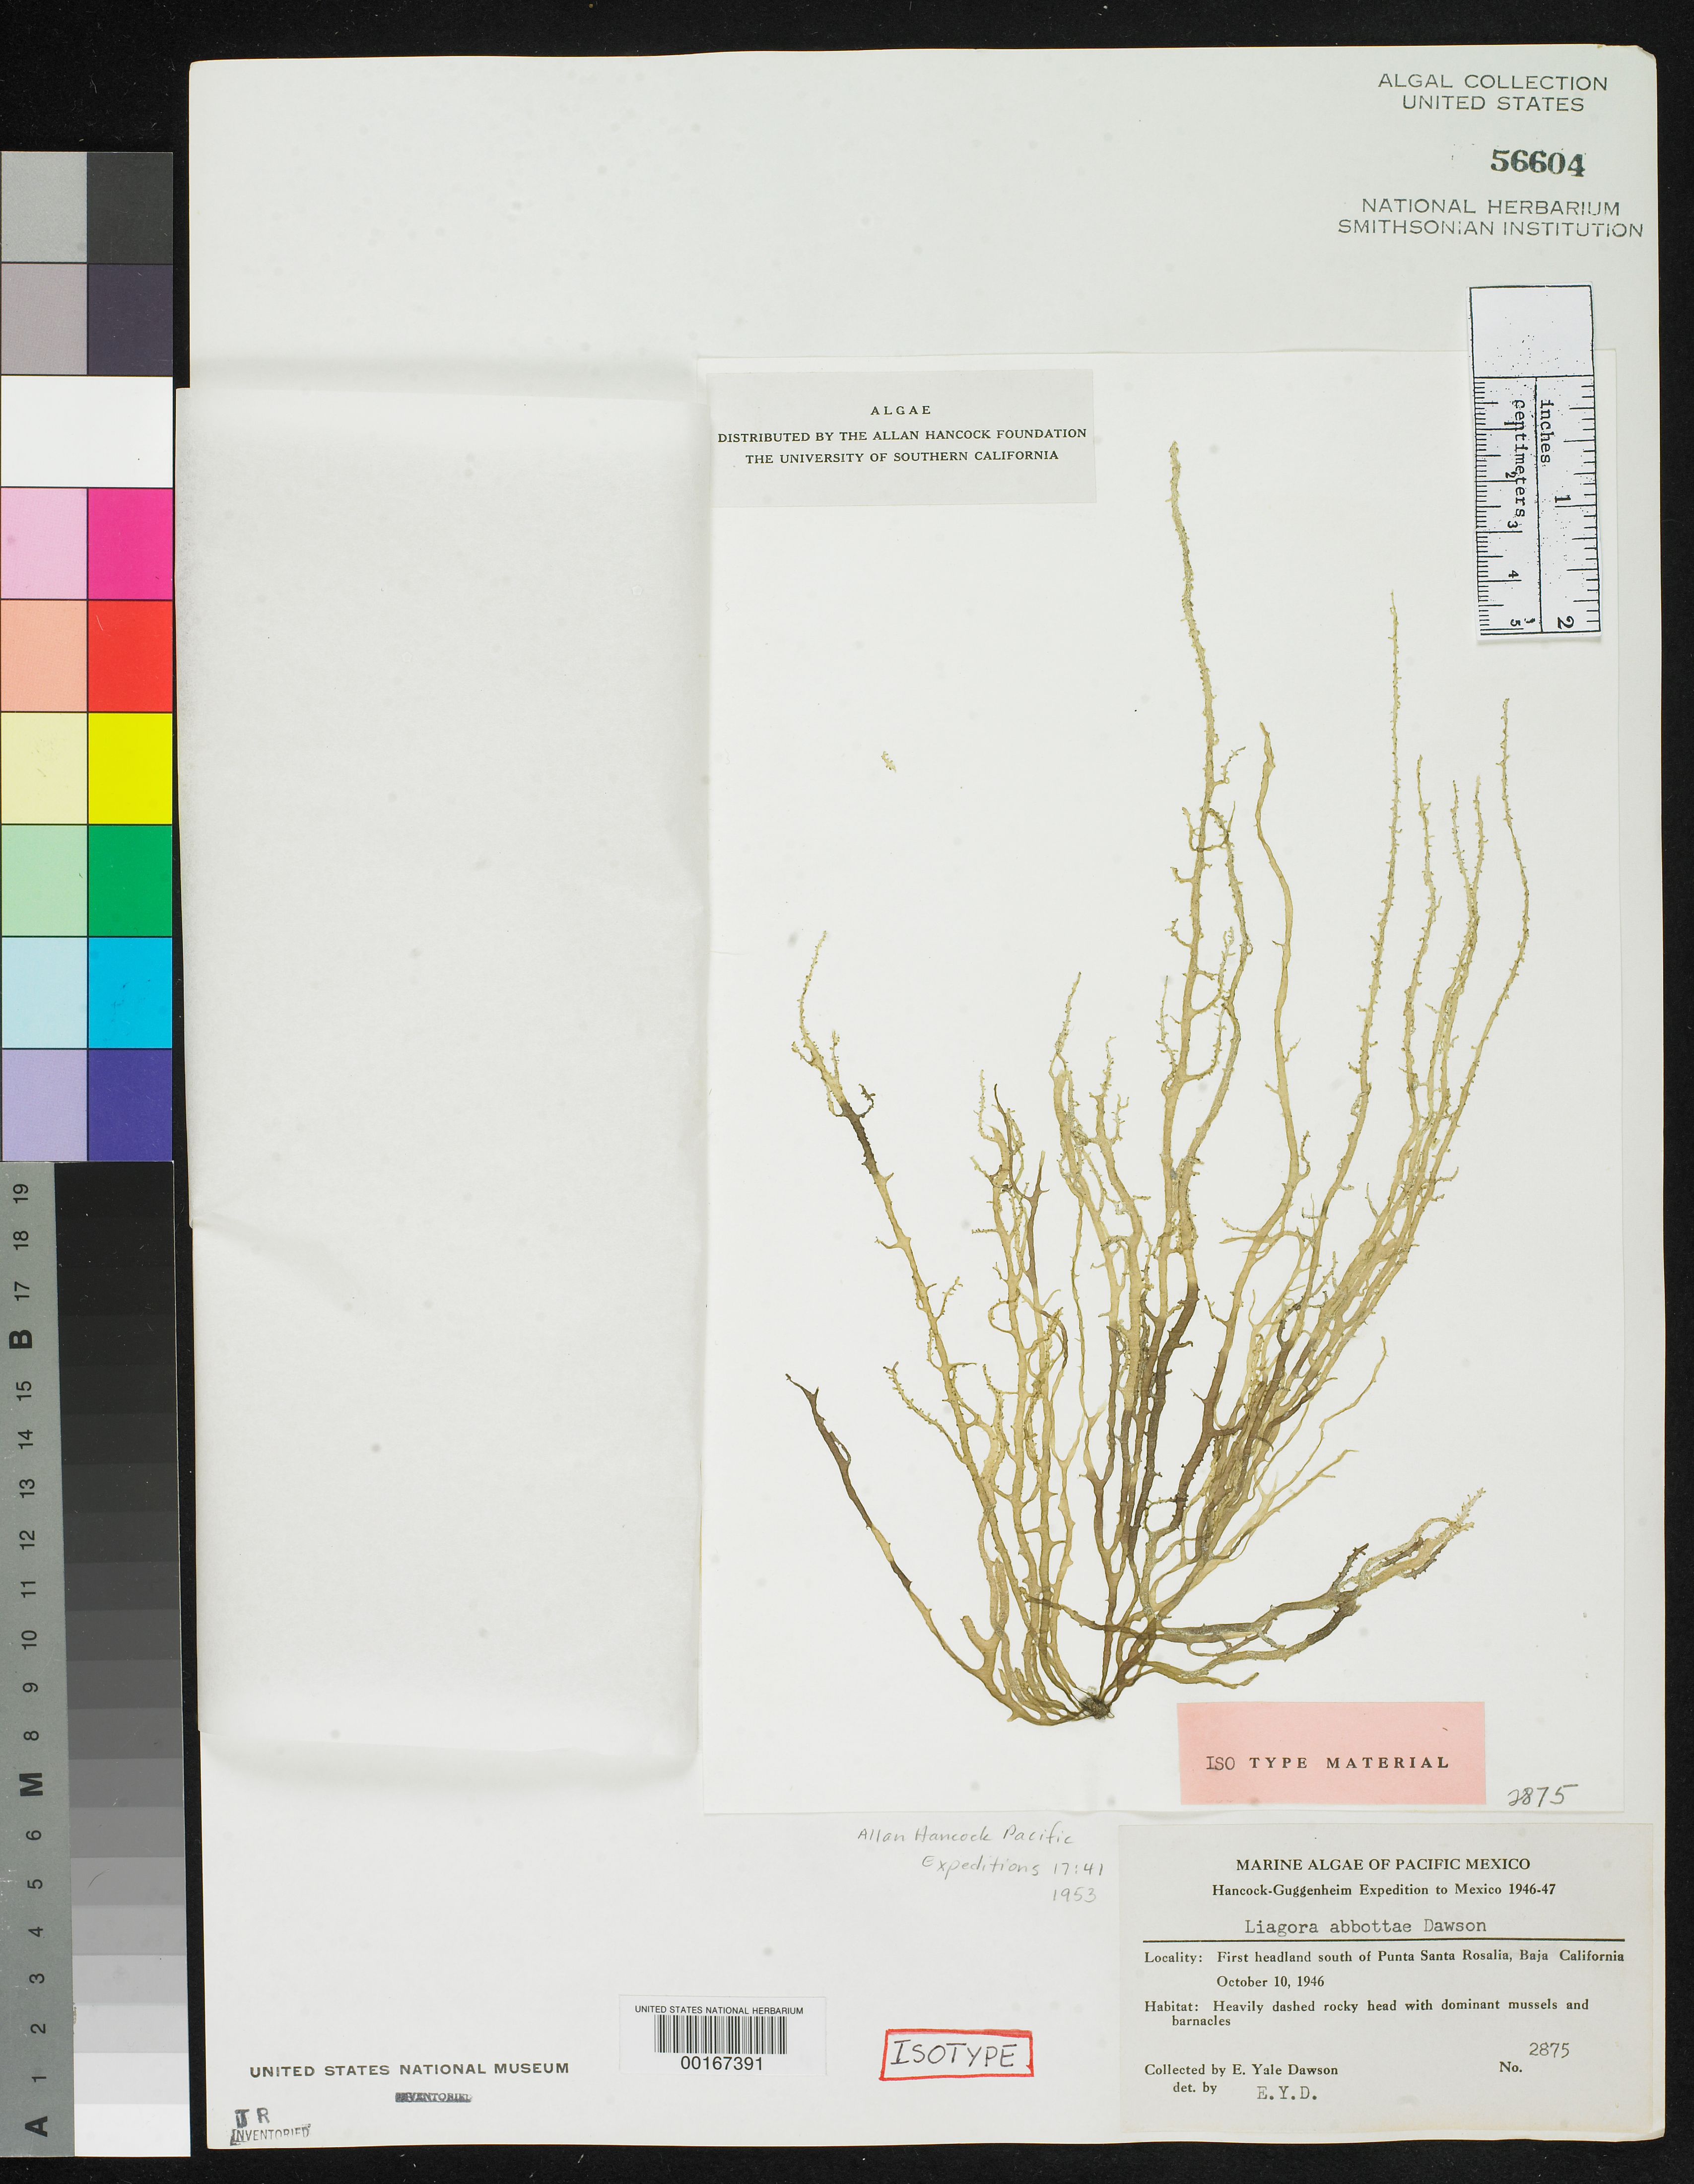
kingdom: Plantae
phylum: Rhodophyta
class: Florideophyceae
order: Nemaliales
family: Liagoraceae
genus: Liagora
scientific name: Liagora abbottae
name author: E.Y. Dawson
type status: Isotype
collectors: E. Y. Dawson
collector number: EYD 2875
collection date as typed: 10 Oct 1946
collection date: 1946-10-10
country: Mexico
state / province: Baja California Sur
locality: First headland south of Punta Santa Rosalia.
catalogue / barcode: US 56604